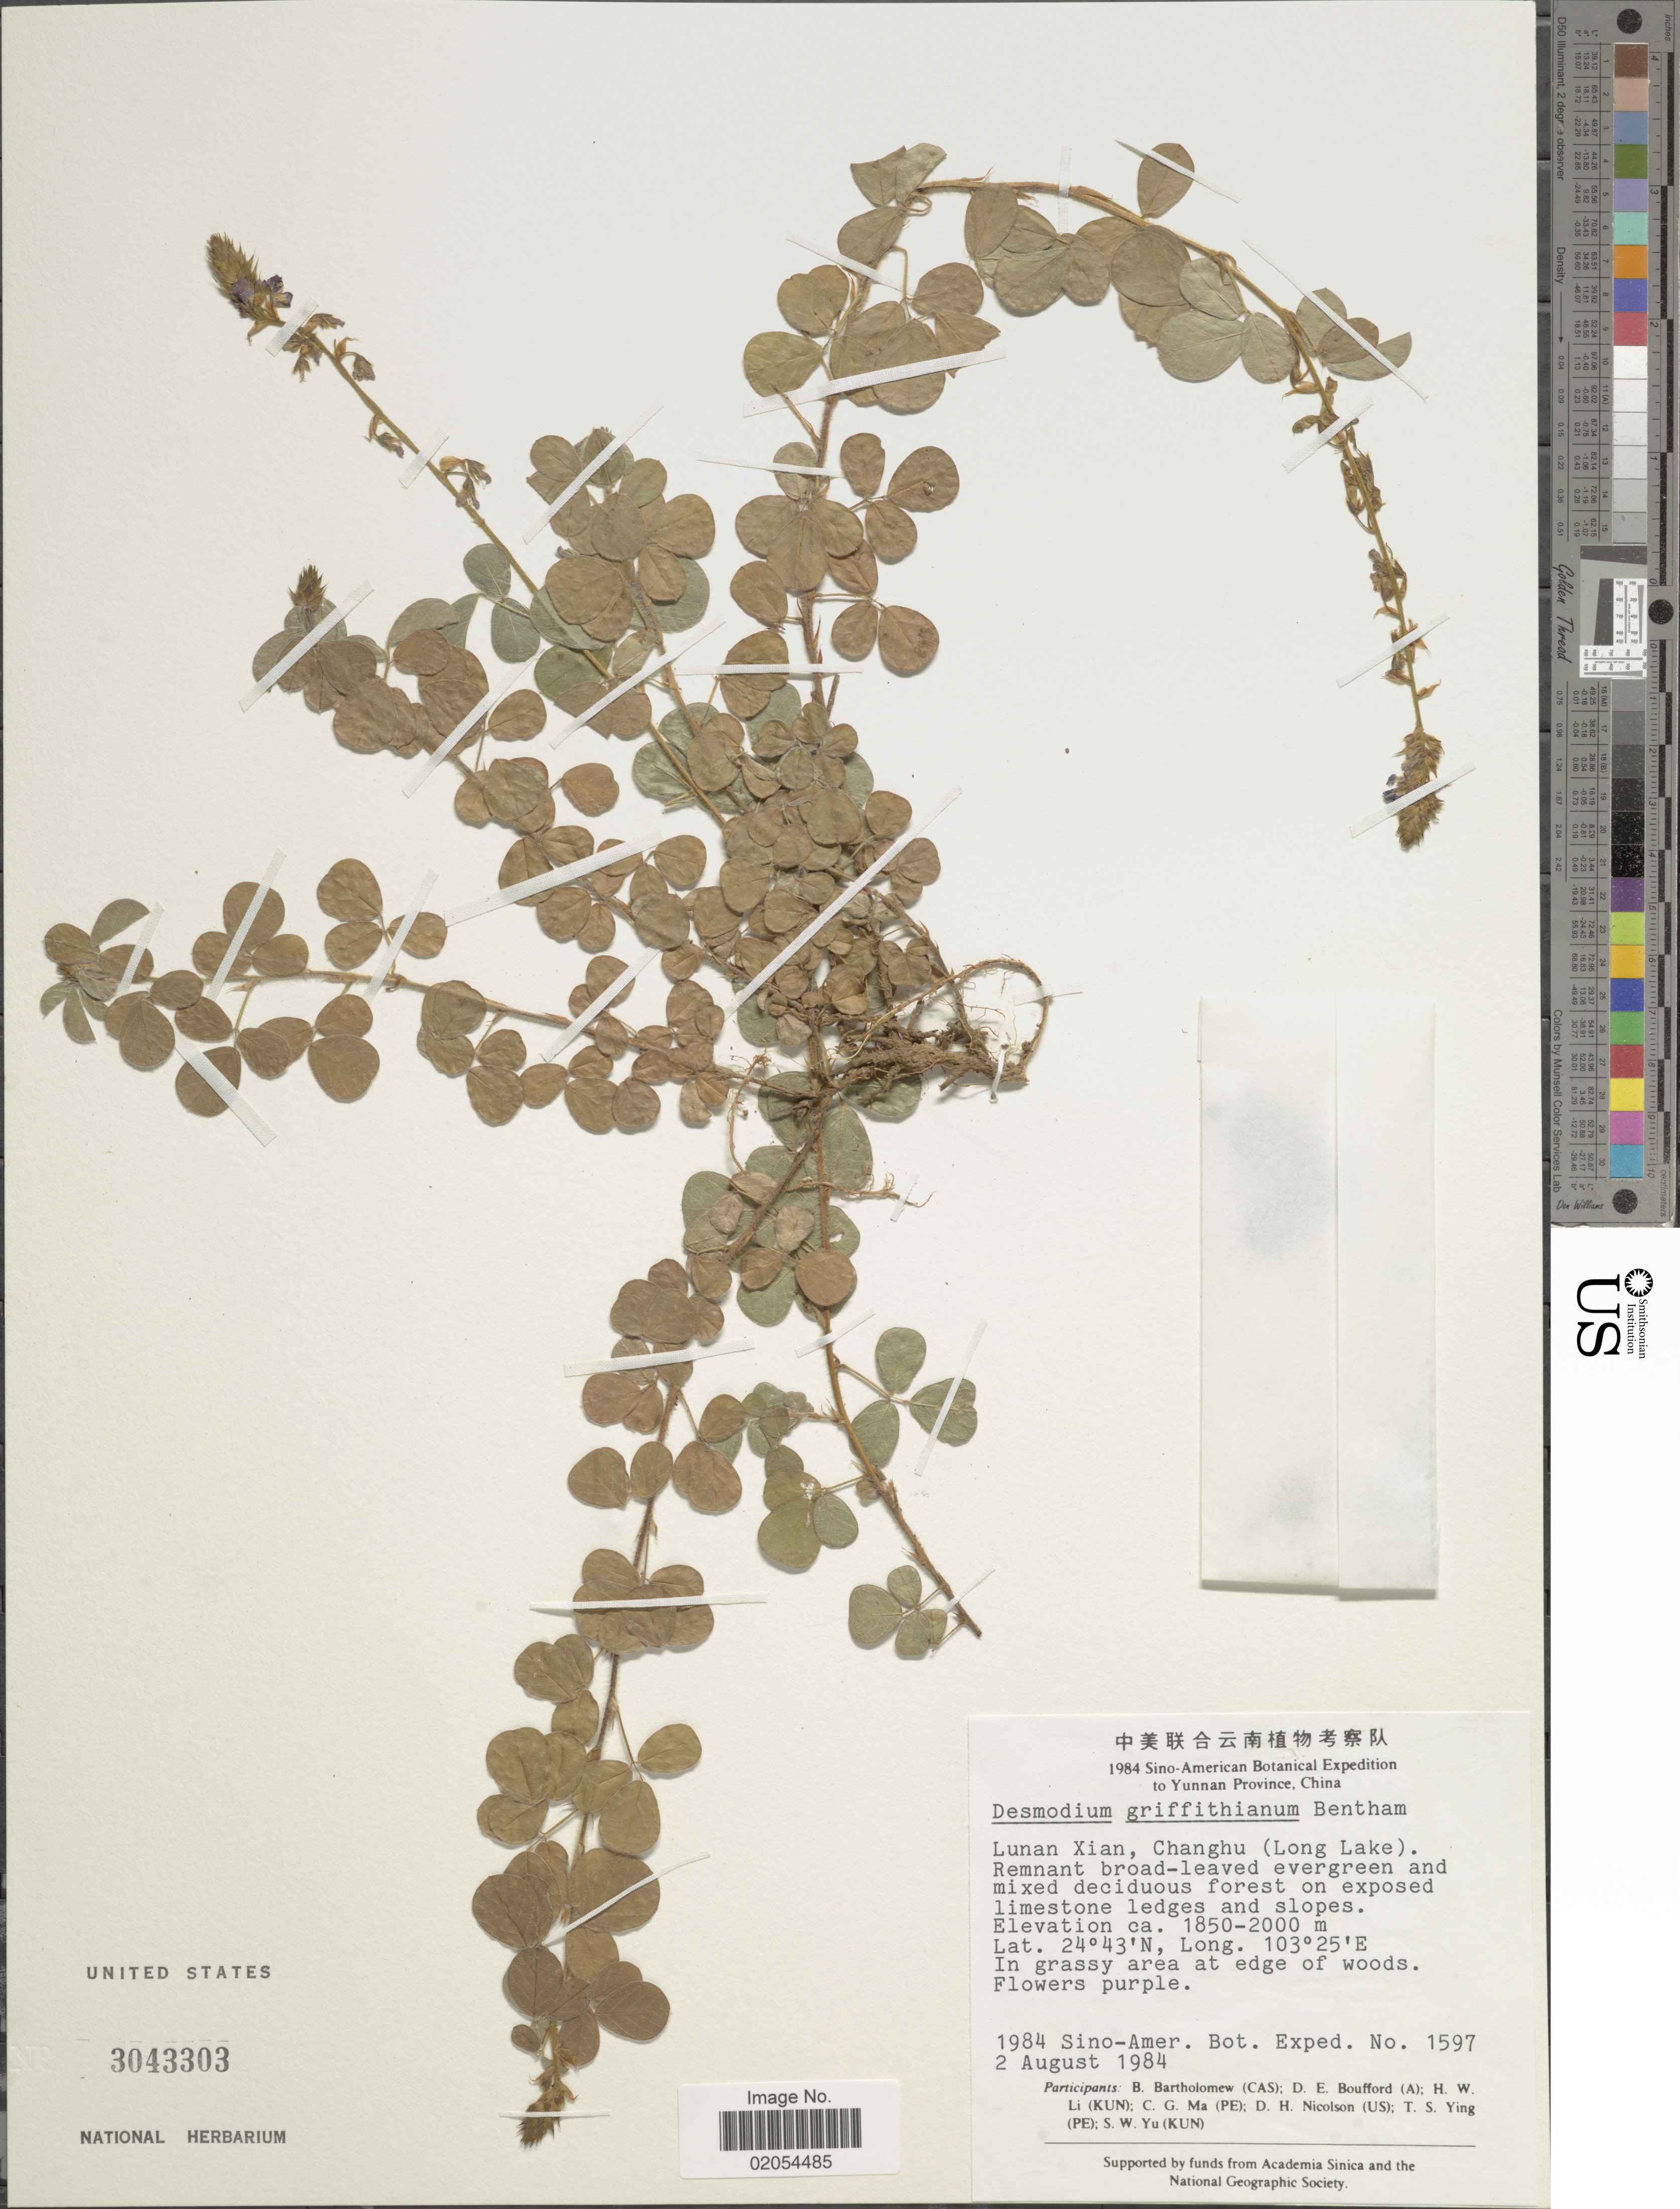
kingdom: Plantae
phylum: Tracheophyta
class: Magnoliopsida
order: Fabales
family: Fabaceae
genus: Grona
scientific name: Grona griffithiana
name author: (Benth.) H. Ohashi & K. Ohashi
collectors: Sino-Amer. Bot. Exped. 1984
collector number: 1597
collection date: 1984-08-02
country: China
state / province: Yunnan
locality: Yunnan Province, China, Lunan Xian, Changhu (Long Lake)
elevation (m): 1850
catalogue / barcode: US 3043303